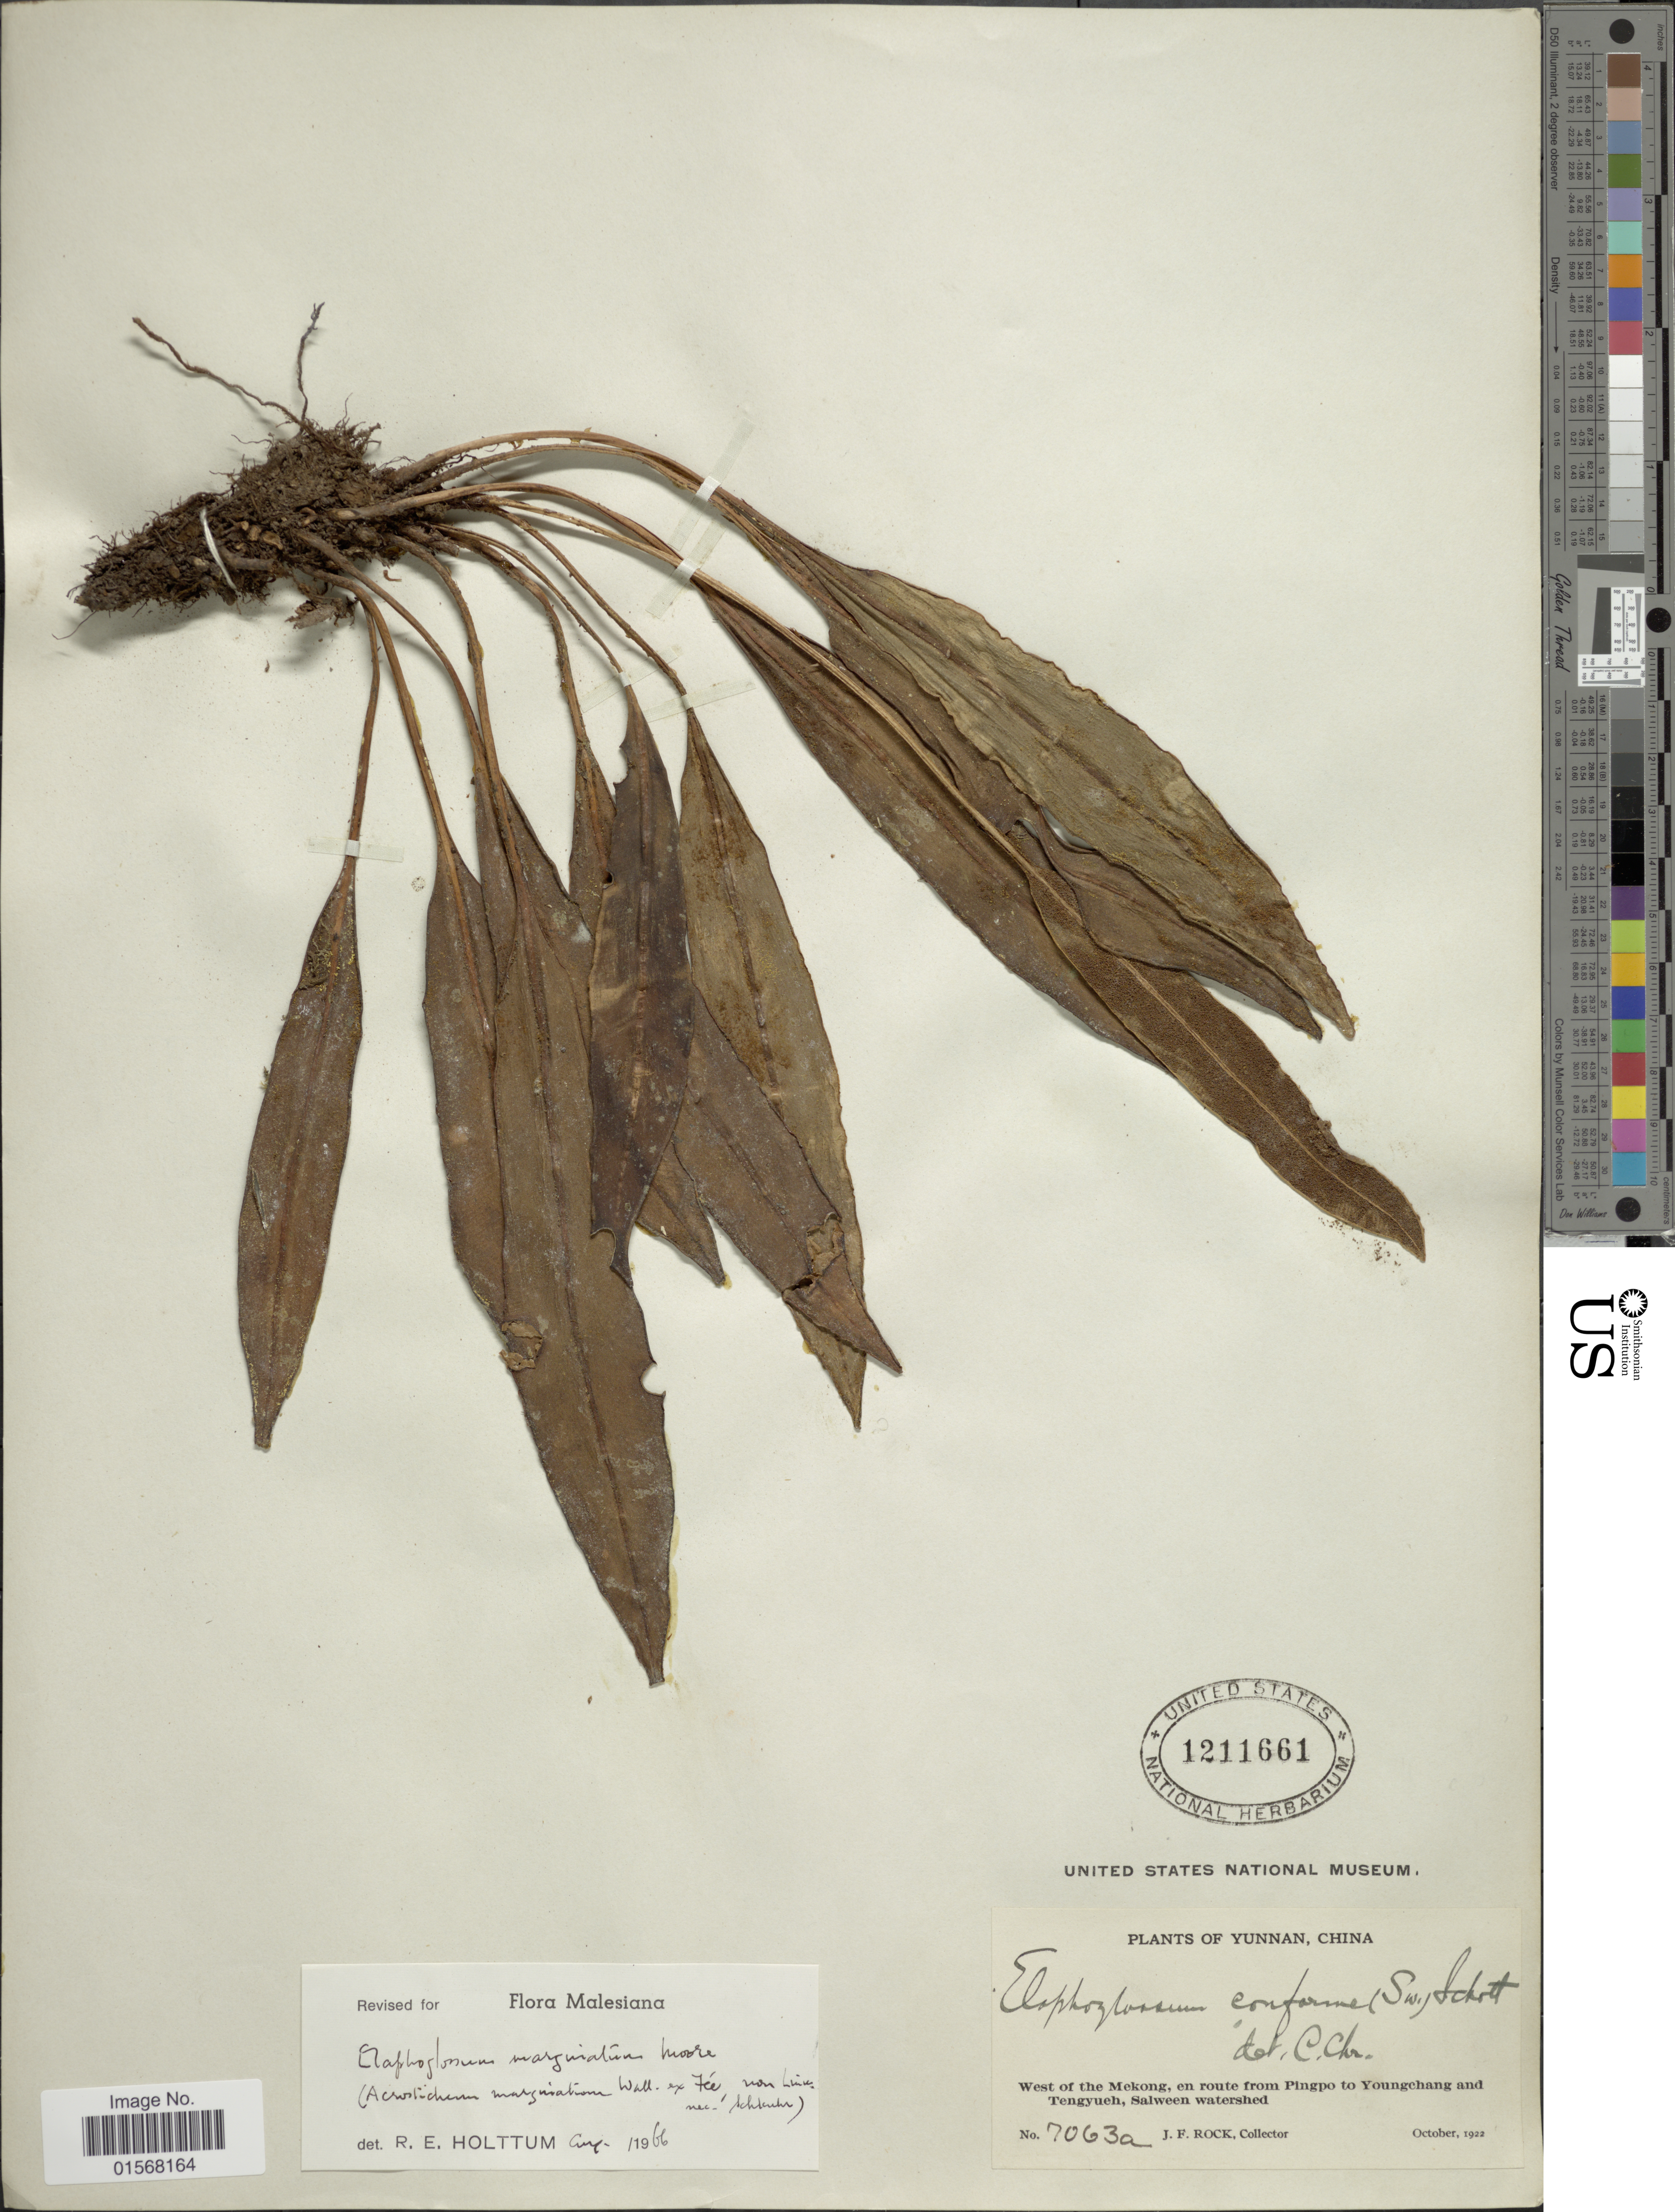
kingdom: Plantae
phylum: Tracheophyta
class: Polypodiopsida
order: Polypodiales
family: Dryopteridaceae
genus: Elaphoglossum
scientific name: Elaphoglossum marginatum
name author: (Wall. ex Fée) T. Moore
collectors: J. Rock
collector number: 7063a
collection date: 1922-10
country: China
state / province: Yunnan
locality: Yunnan, West of the Mekong, en route from Pingo to Youngchang and Tengyueh, Salween watershed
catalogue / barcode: US 1211661